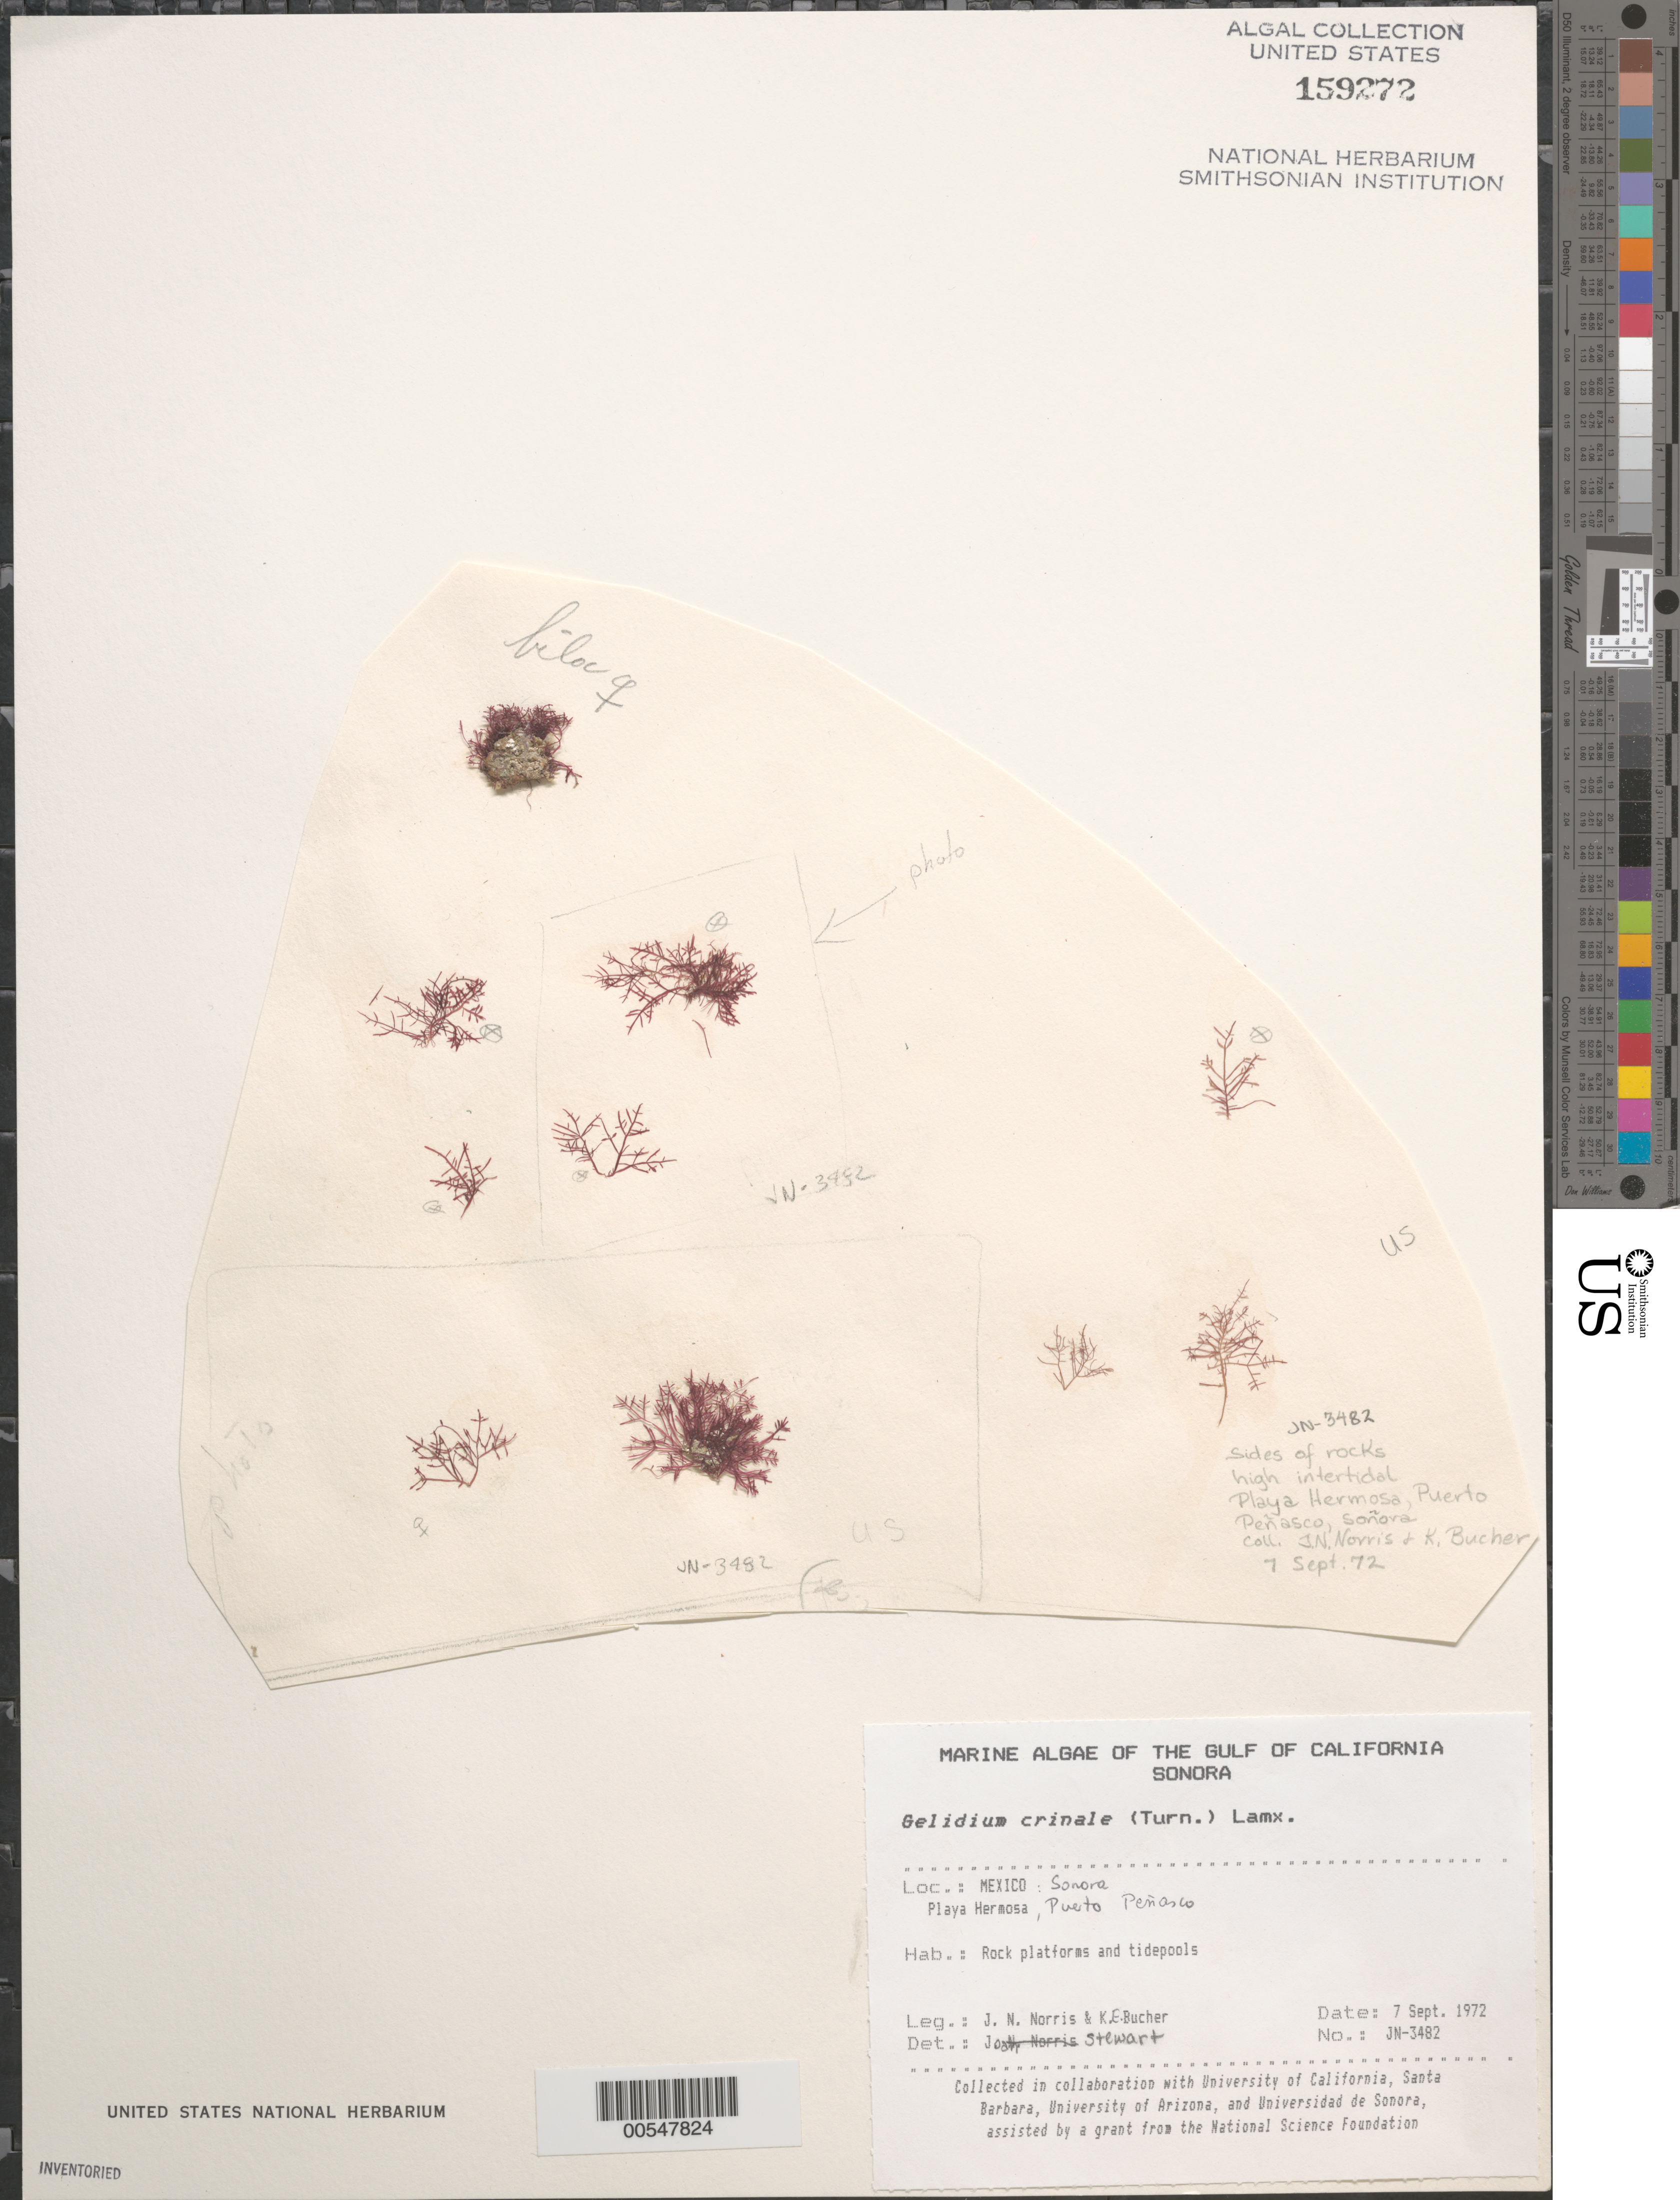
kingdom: Plantae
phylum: Rhodophyta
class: Florideophyceae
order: Gelidiales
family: Gelidiaceae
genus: Gelidium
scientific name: Gelidium crinale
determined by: Stewart, J.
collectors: J. N. Norris & K. E. Bucher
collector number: JN-3482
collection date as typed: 07 Sep 1972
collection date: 1972-09-07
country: Mexico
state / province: Sonora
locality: Playa Hermosa, Puerto Penasco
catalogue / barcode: US 159272